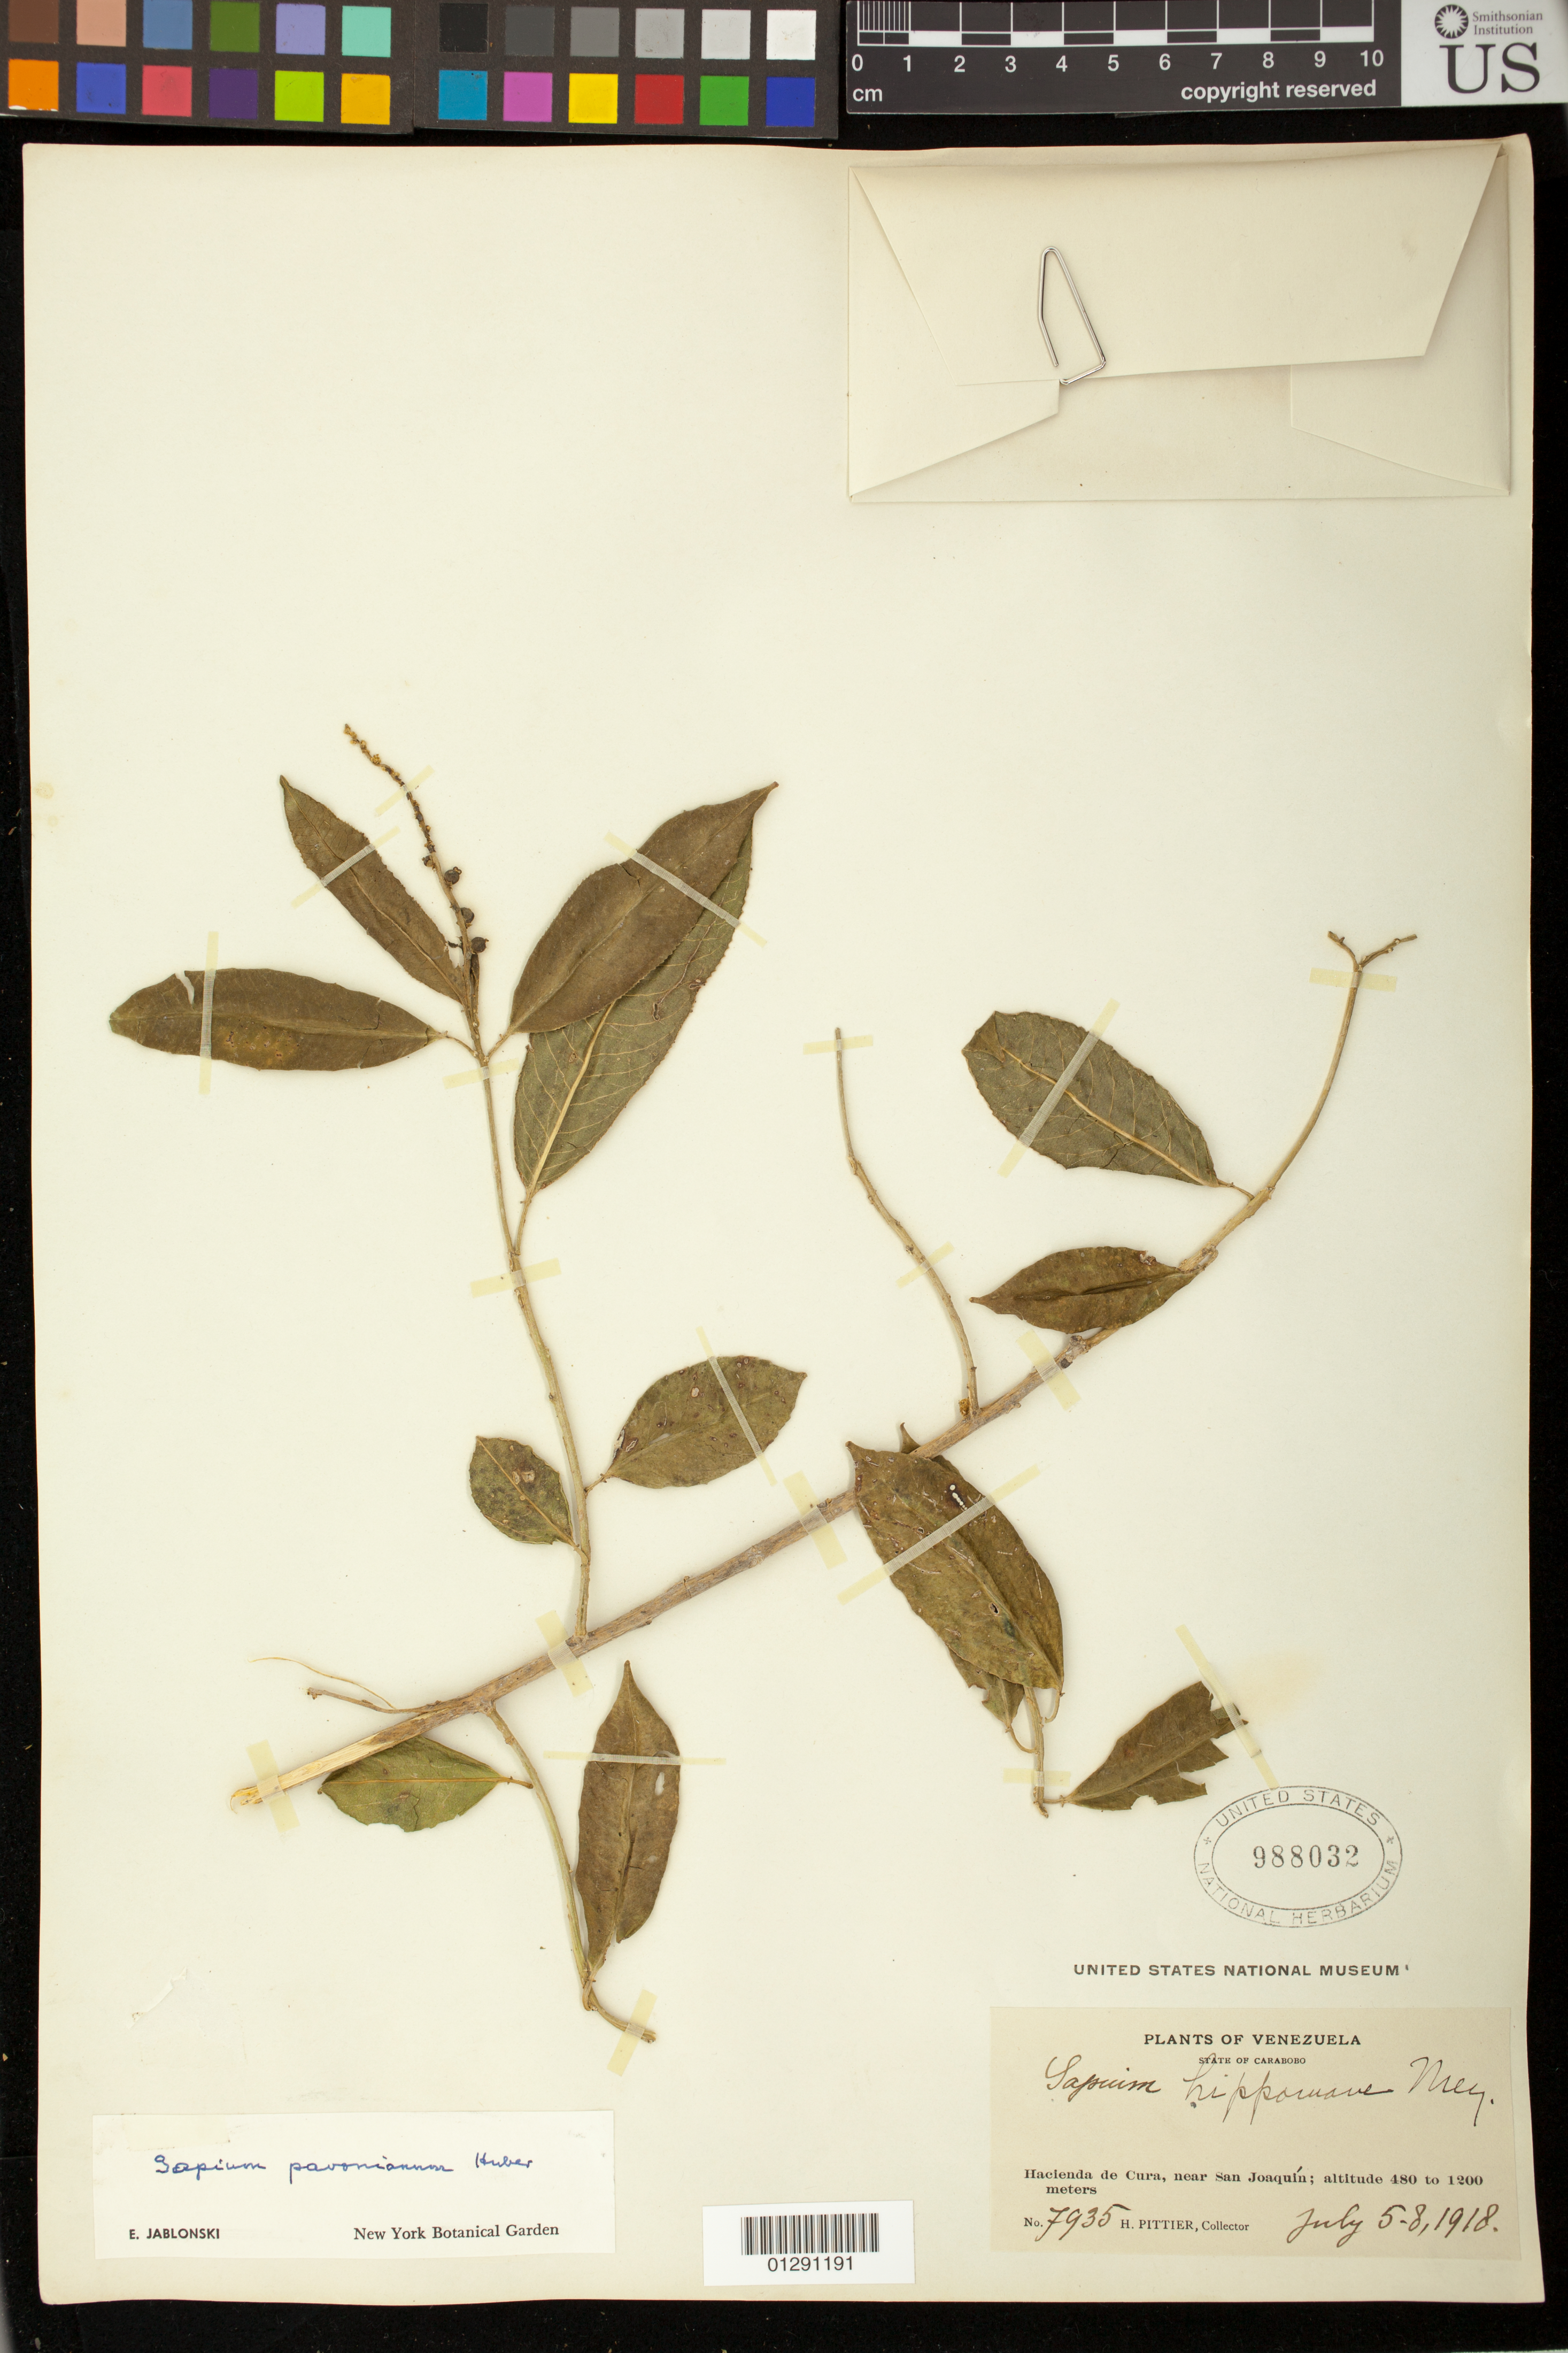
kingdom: Plantae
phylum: Tracheophyta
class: Magnoliopsida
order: Malpighiales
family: Euphorbiaceae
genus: Sapium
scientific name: Sapium glandulatum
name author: (Vell.) Pax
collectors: H. F. Pittier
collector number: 7935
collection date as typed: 05 Jul 1918 to 08 Jul 1918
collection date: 1918-07-05/1918-07-08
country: Venezuela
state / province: Carabobo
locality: Hacienda de cura, near san joaquin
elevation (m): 480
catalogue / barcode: US 988032